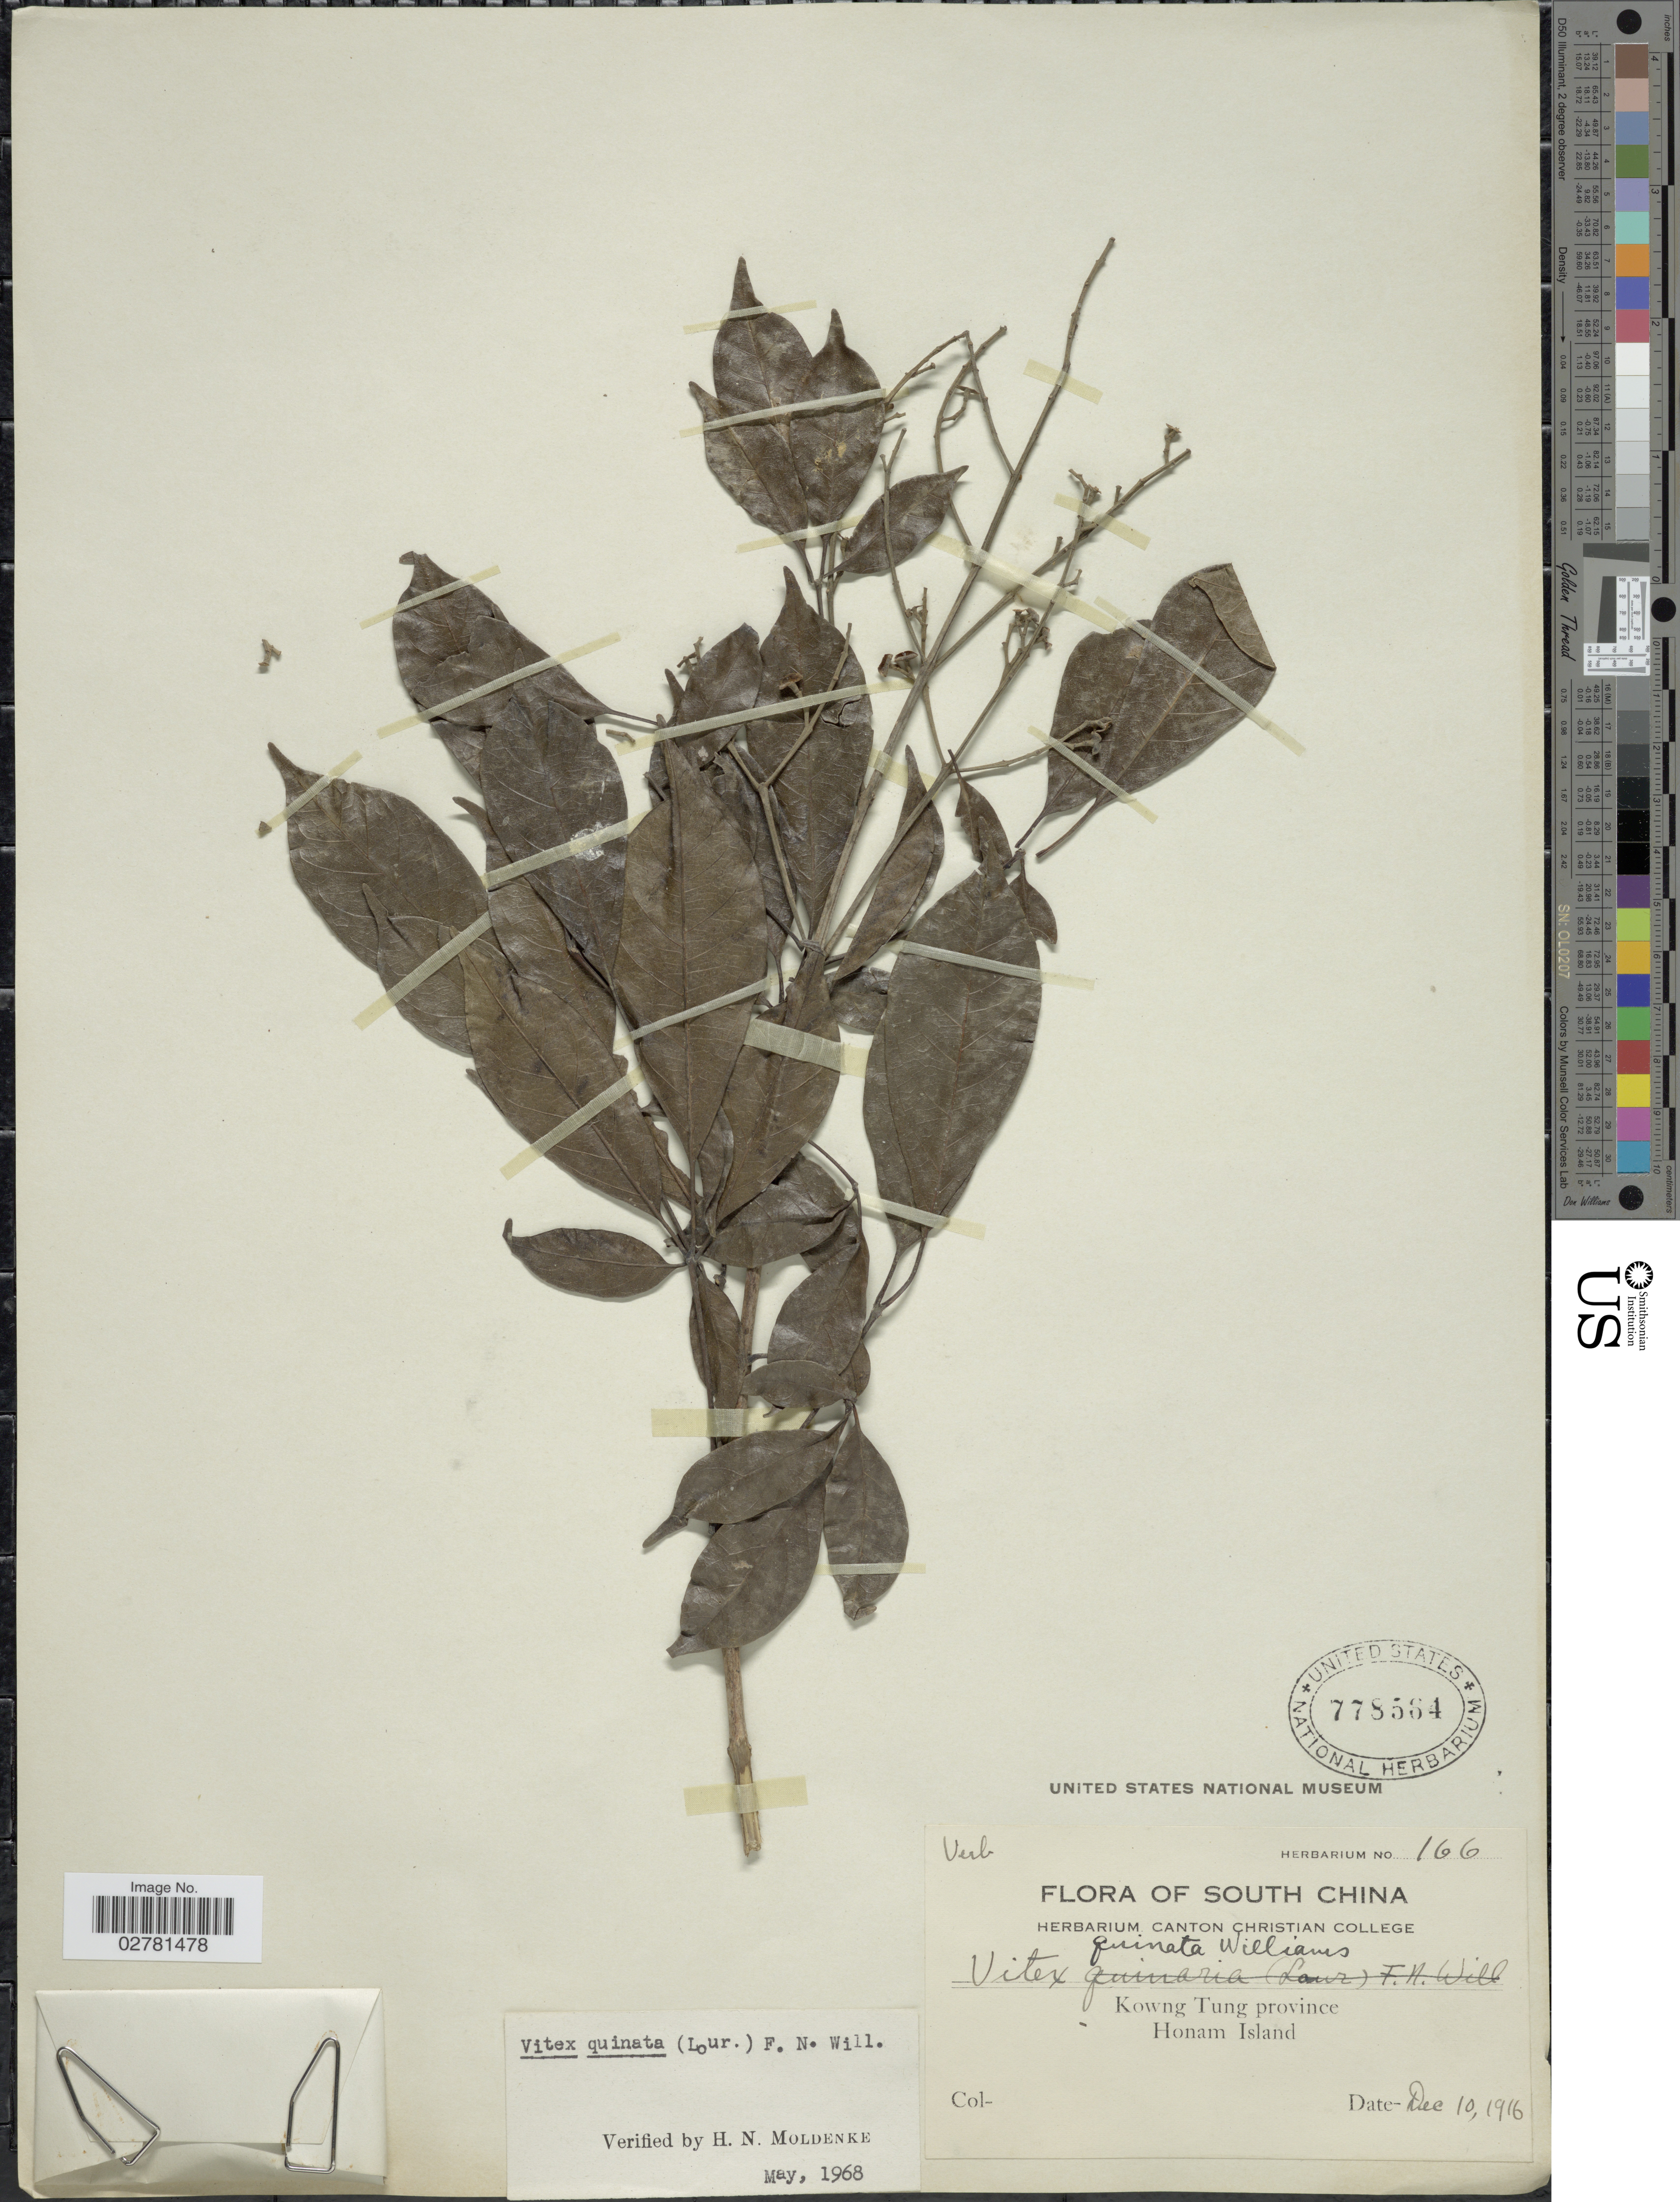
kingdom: Plantae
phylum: Tracheophyta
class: Magnoliopsida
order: Lamiales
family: Lamiaceae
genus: Vitex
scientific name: Vitex quinata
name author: (Lour.) F.N. Williams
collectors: ex herb. Canton Christian College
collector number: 166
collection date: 1916-12-10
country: China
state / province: Guangdong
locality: South China. Kowng Tung Province. Honam Island.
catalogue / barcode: US 778564